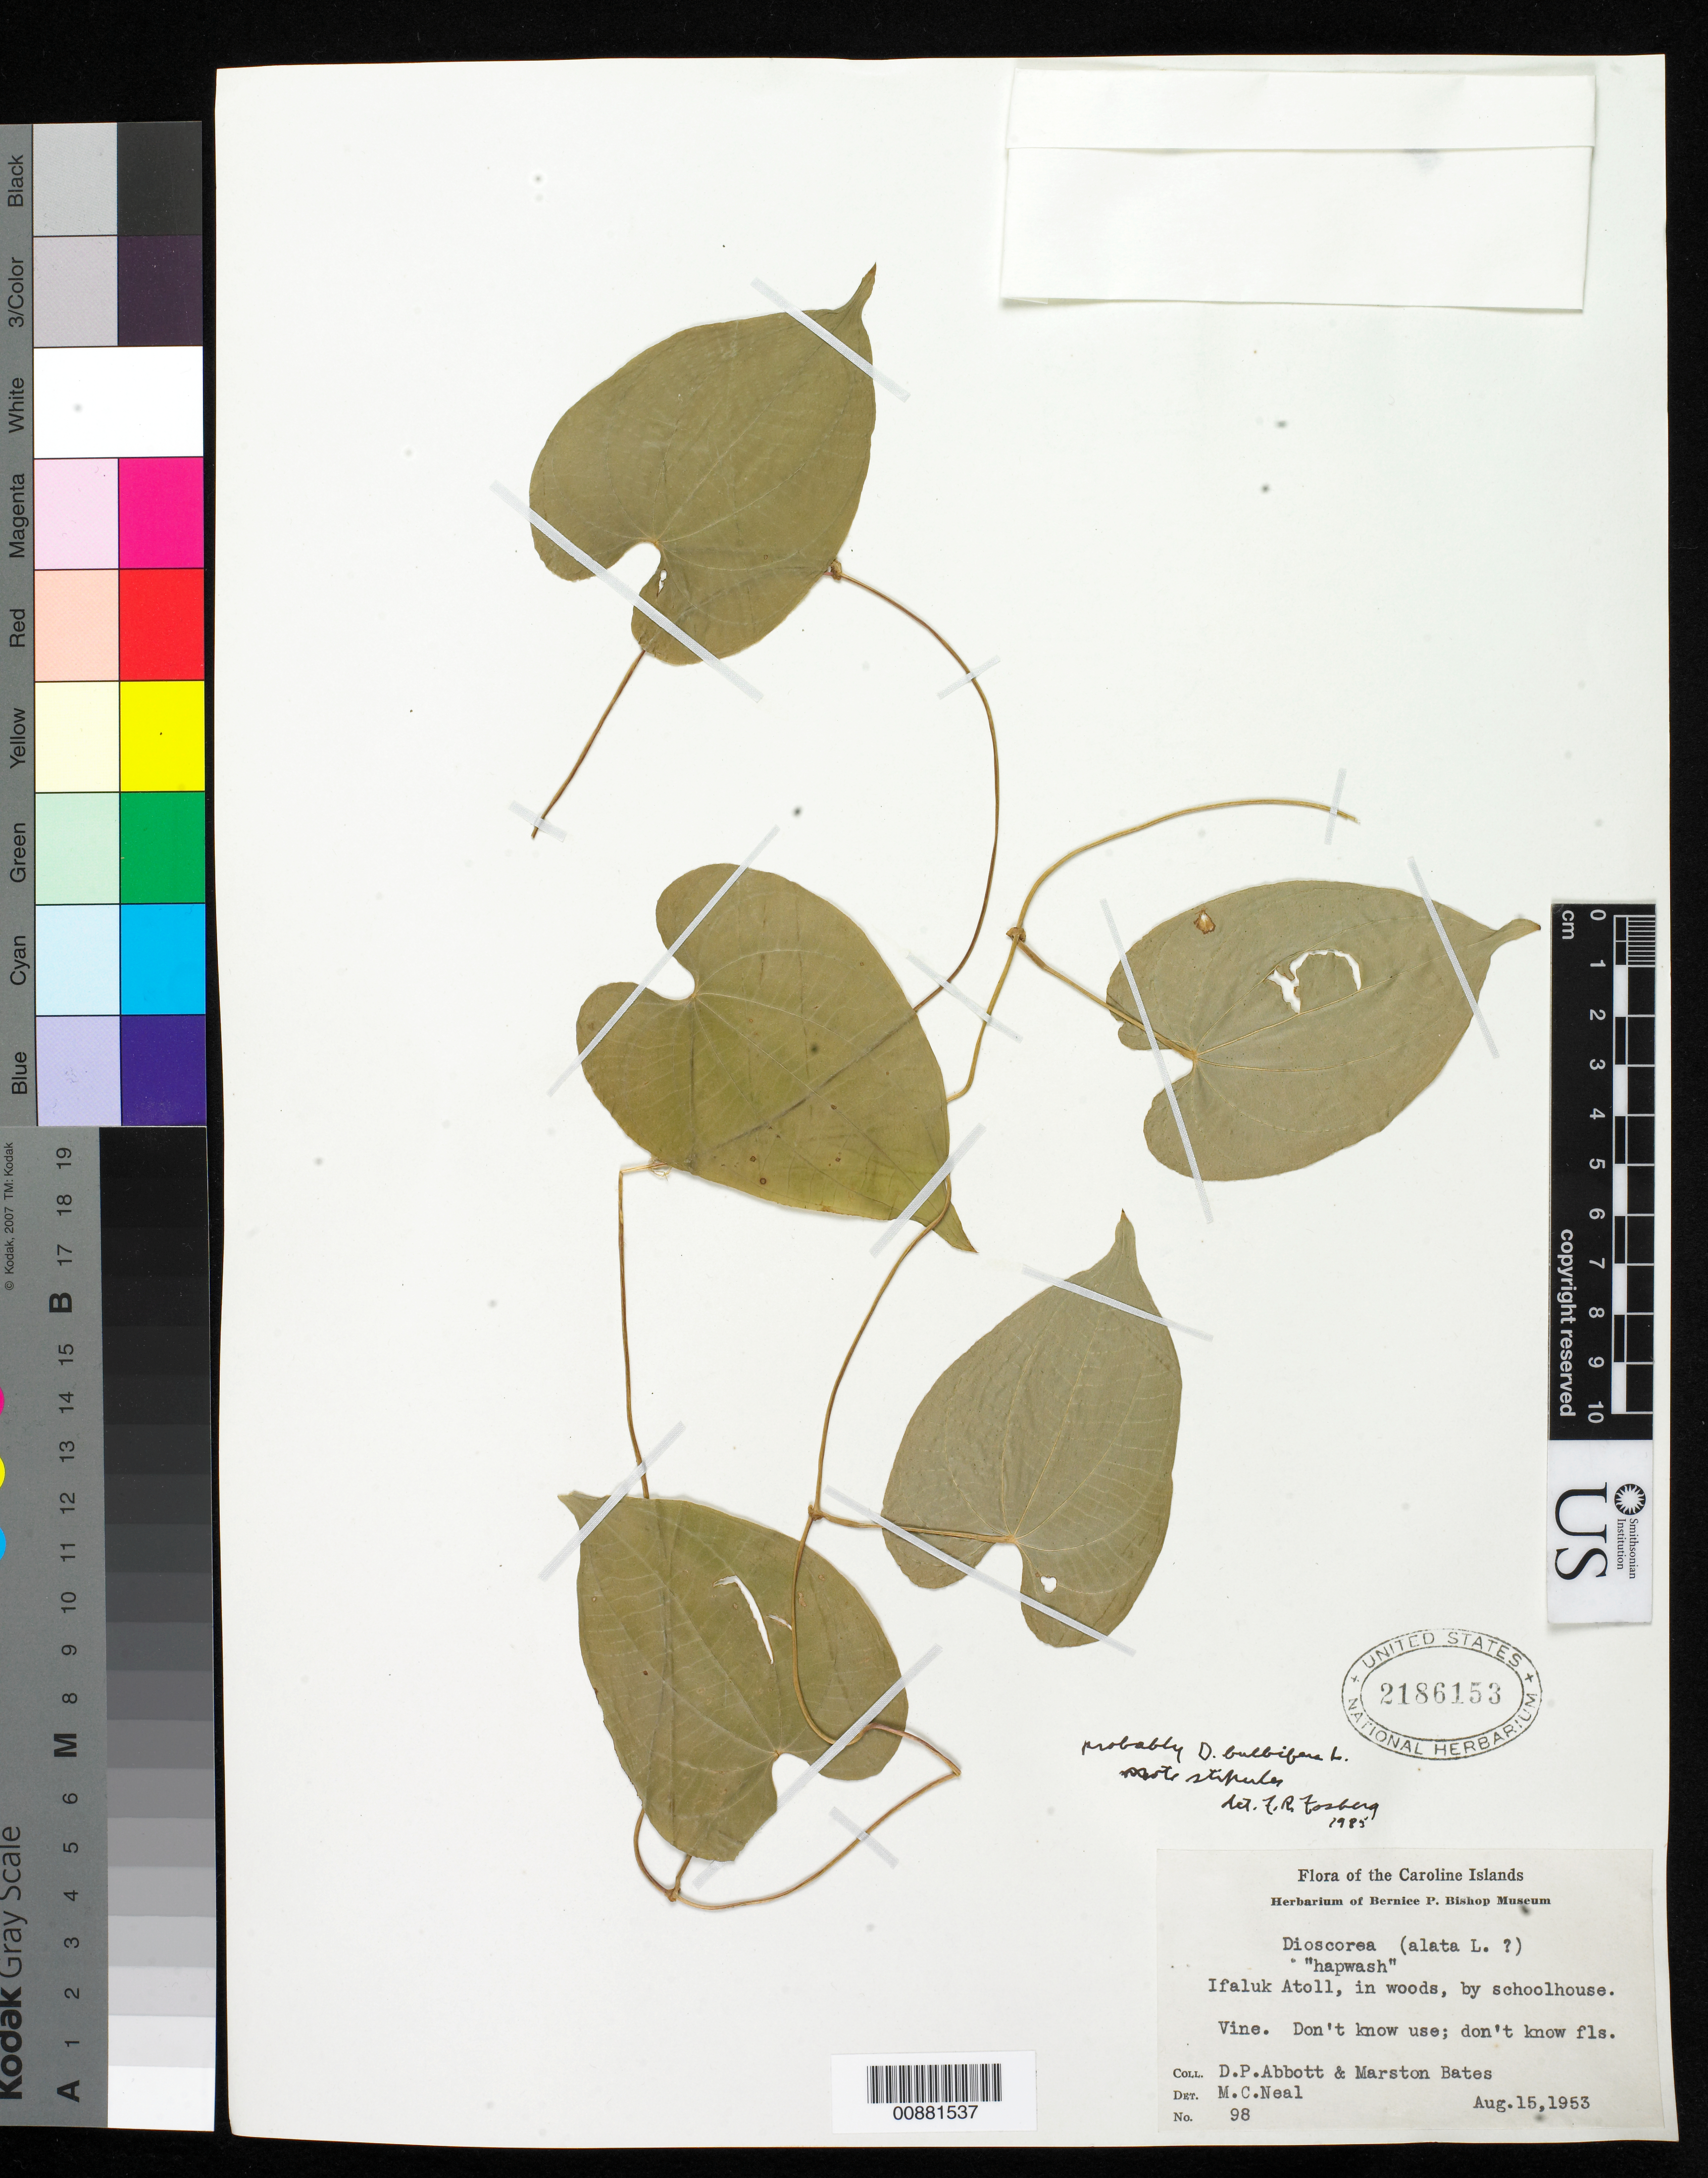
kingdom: Plantae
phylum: Tracheophyta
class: Liliopsida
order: Dioscoreales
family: Dioscoreaceae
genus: Dioscorea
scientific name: Dioscorea bulbifera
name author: L.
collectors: D. P. Abbott & M. Bates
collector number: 98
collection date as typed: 15 Aug 1953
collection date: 1953-08-15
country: Micronesia, Federated States of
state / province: Yap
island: Ifalik (Ifaluk) Atoll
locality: Ifaluk Atoll, in woods, by schoolhouse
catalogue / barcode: US 2186153